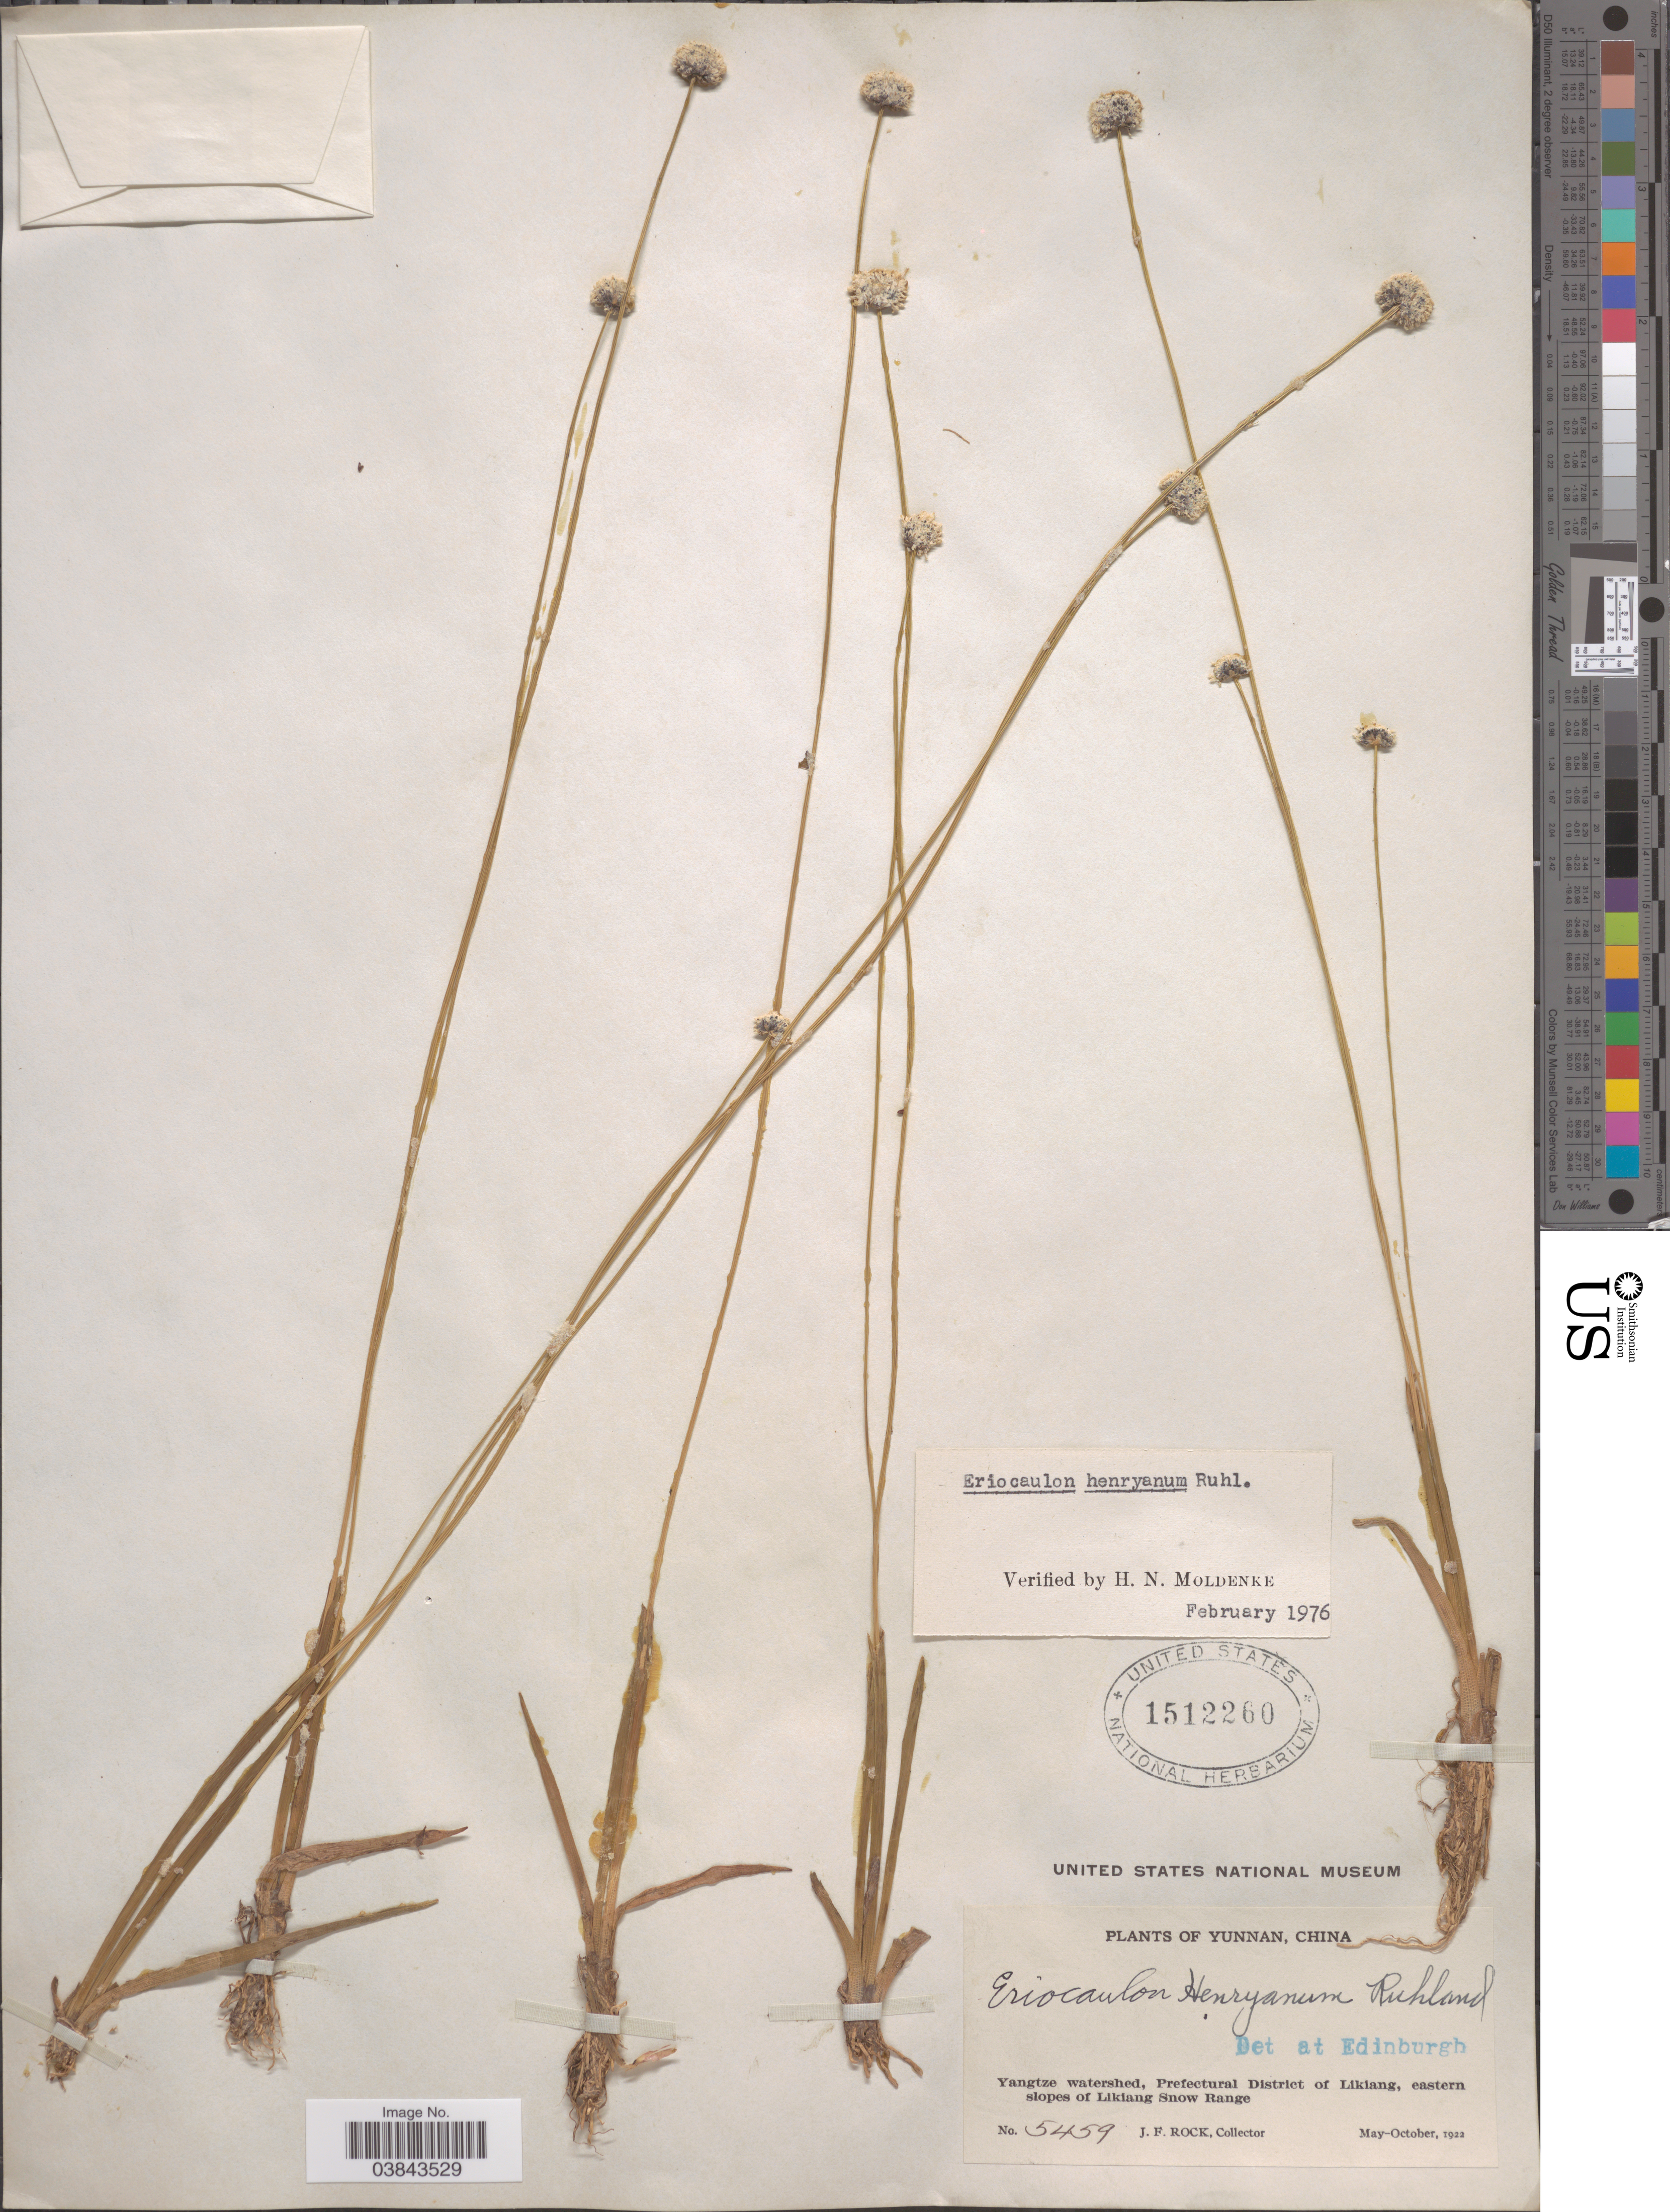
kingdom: Plantae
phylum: Tracheophyta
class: Liliopsida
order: Poales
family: Eriocaulaceae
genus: Eriocaulon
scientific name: Eriocaulon henryanum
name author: Ruhland in Engl.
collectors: J. Rock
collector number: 5459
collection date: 1922-05/1922-10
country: China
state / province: Yunnan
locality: Yangtze watershed, Prefectural District of Likiang, eastern slopes of Likiang Snow Range.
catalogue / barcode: US 1512260